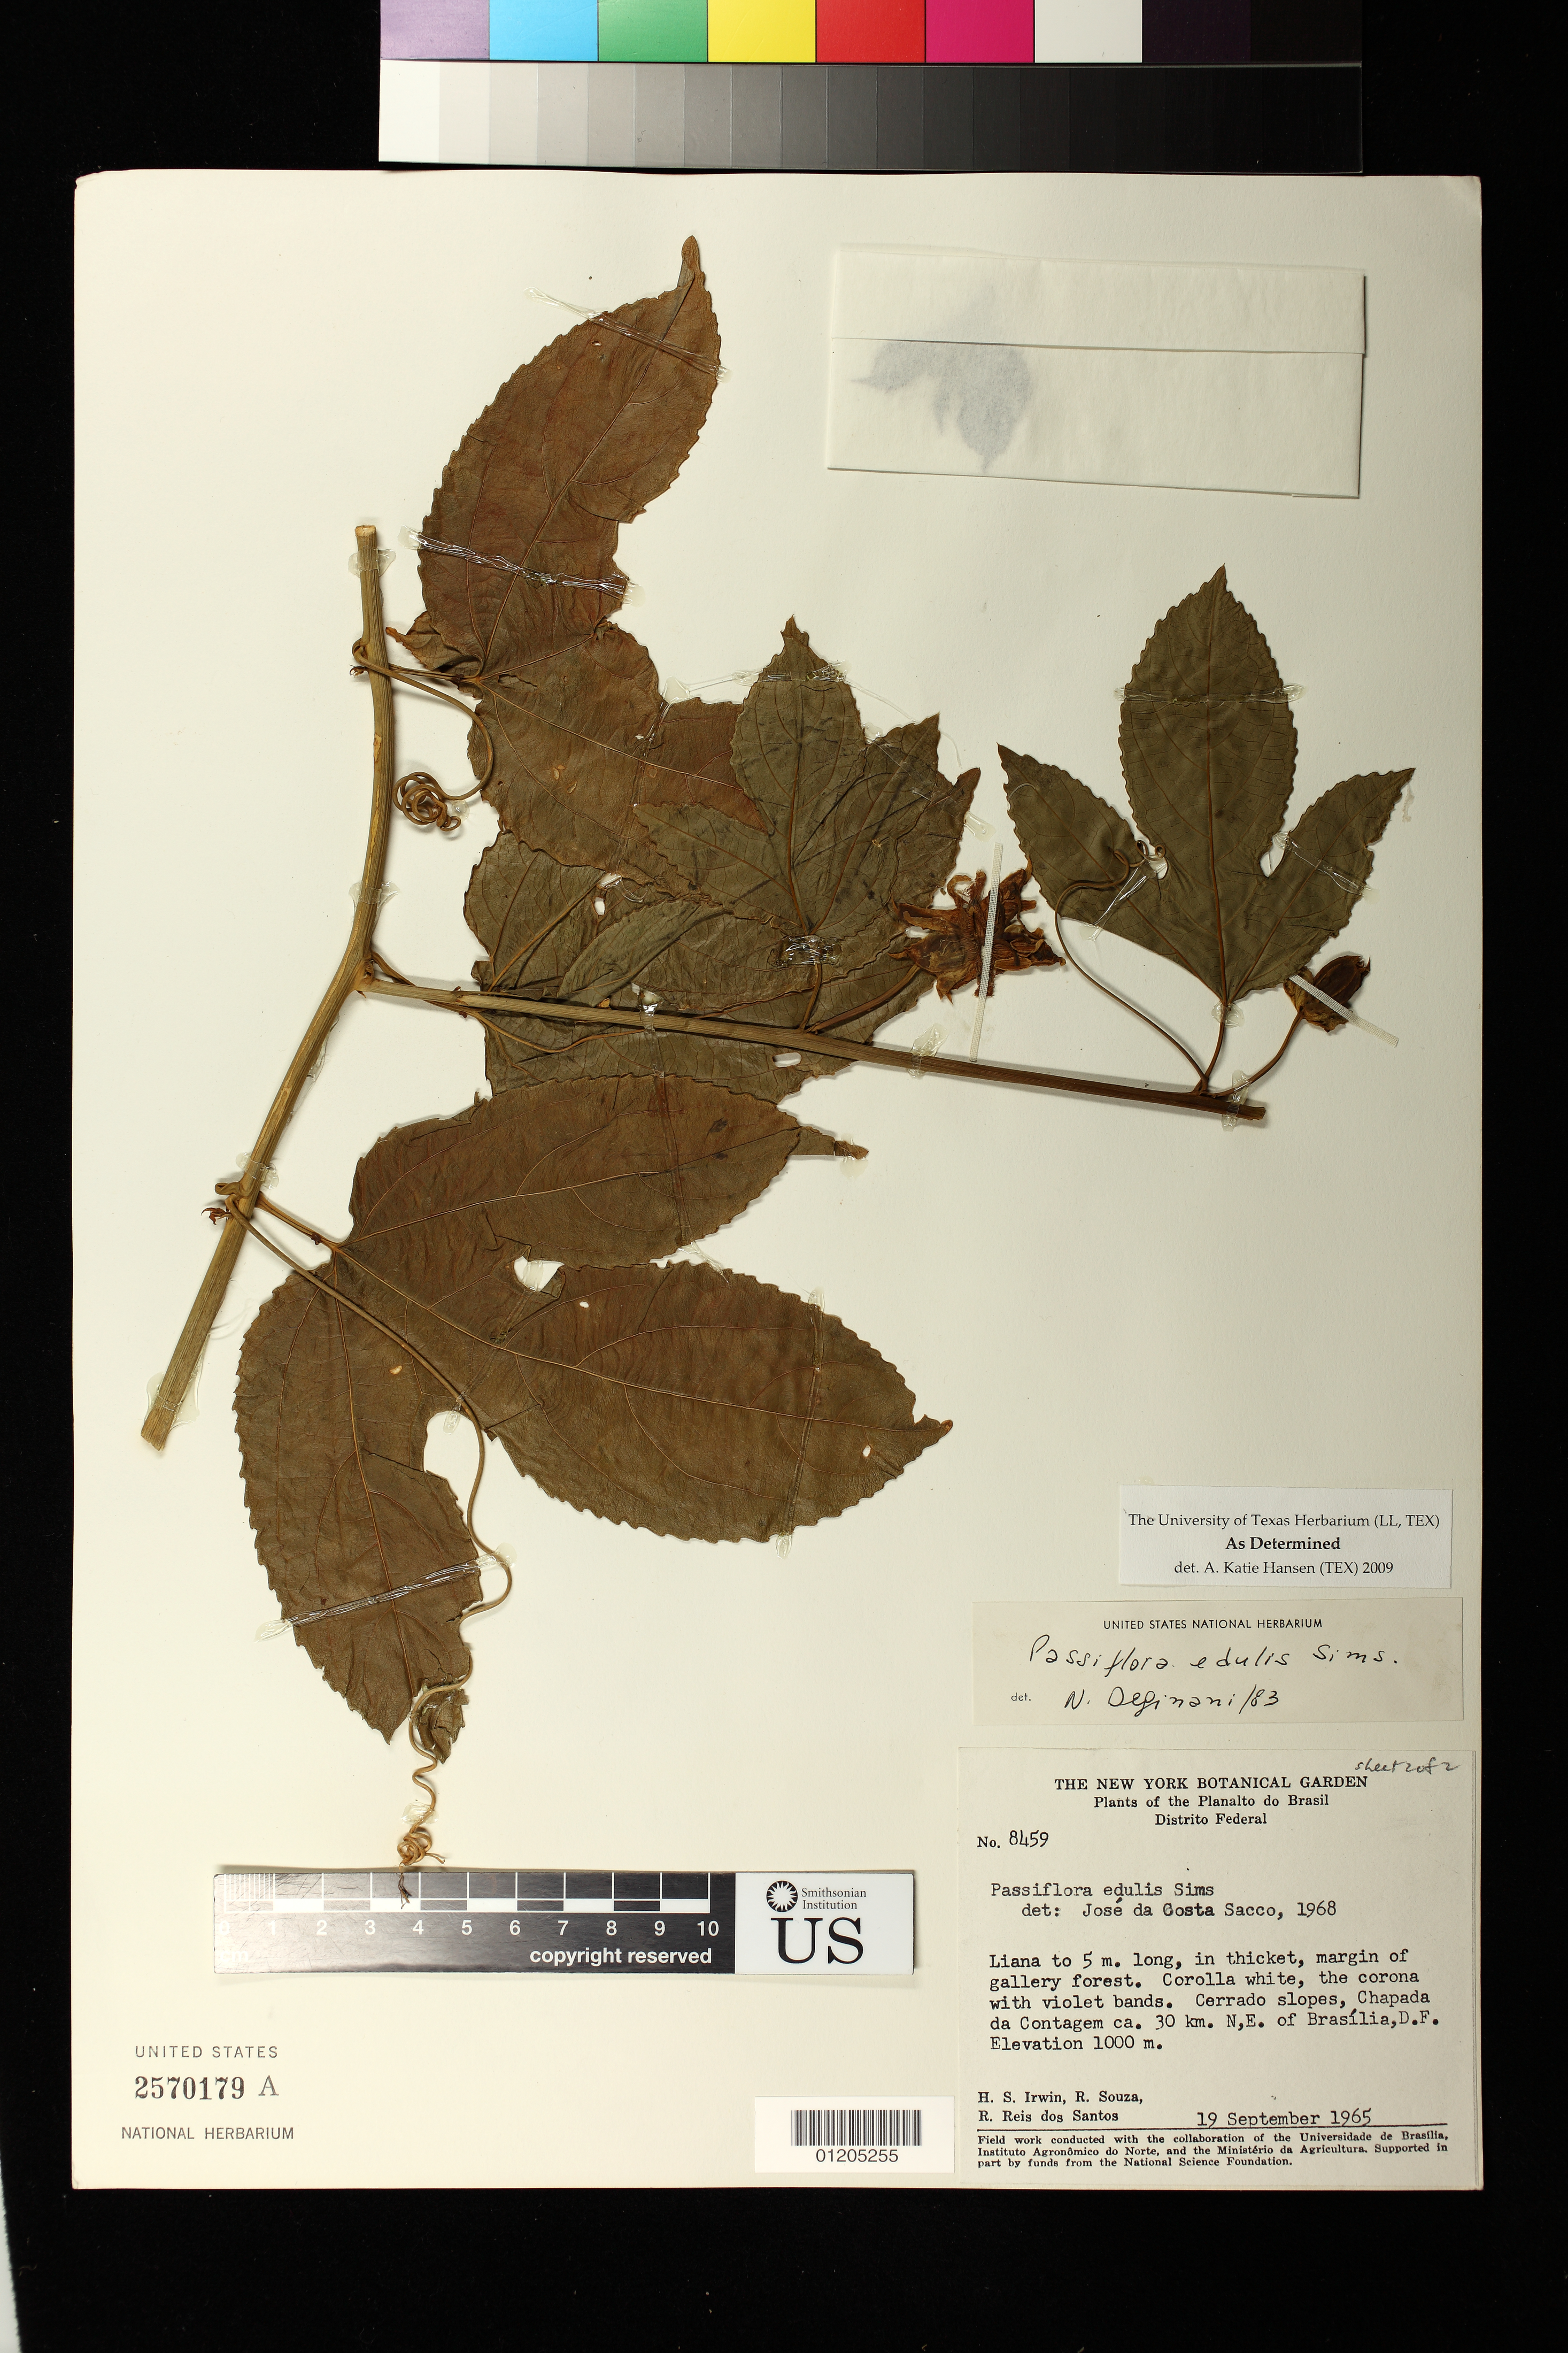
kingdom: Plantae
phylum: Tracheophyta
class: Magnoliopsida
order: Malpighiales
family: Passifloraceae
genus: Passiflora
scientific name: Passiflora edulis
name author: Sims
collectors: H. Irwin, R. Souza & R. Reis dos Santos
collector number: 8459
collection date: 1965-09-19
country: Brazil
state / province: Distrito Federal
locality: Cerrado slopes, Chapada da Contagem ca. 30 km N.E. of Brasilia, D.F.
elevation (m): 1000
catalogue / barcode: US 2570179A